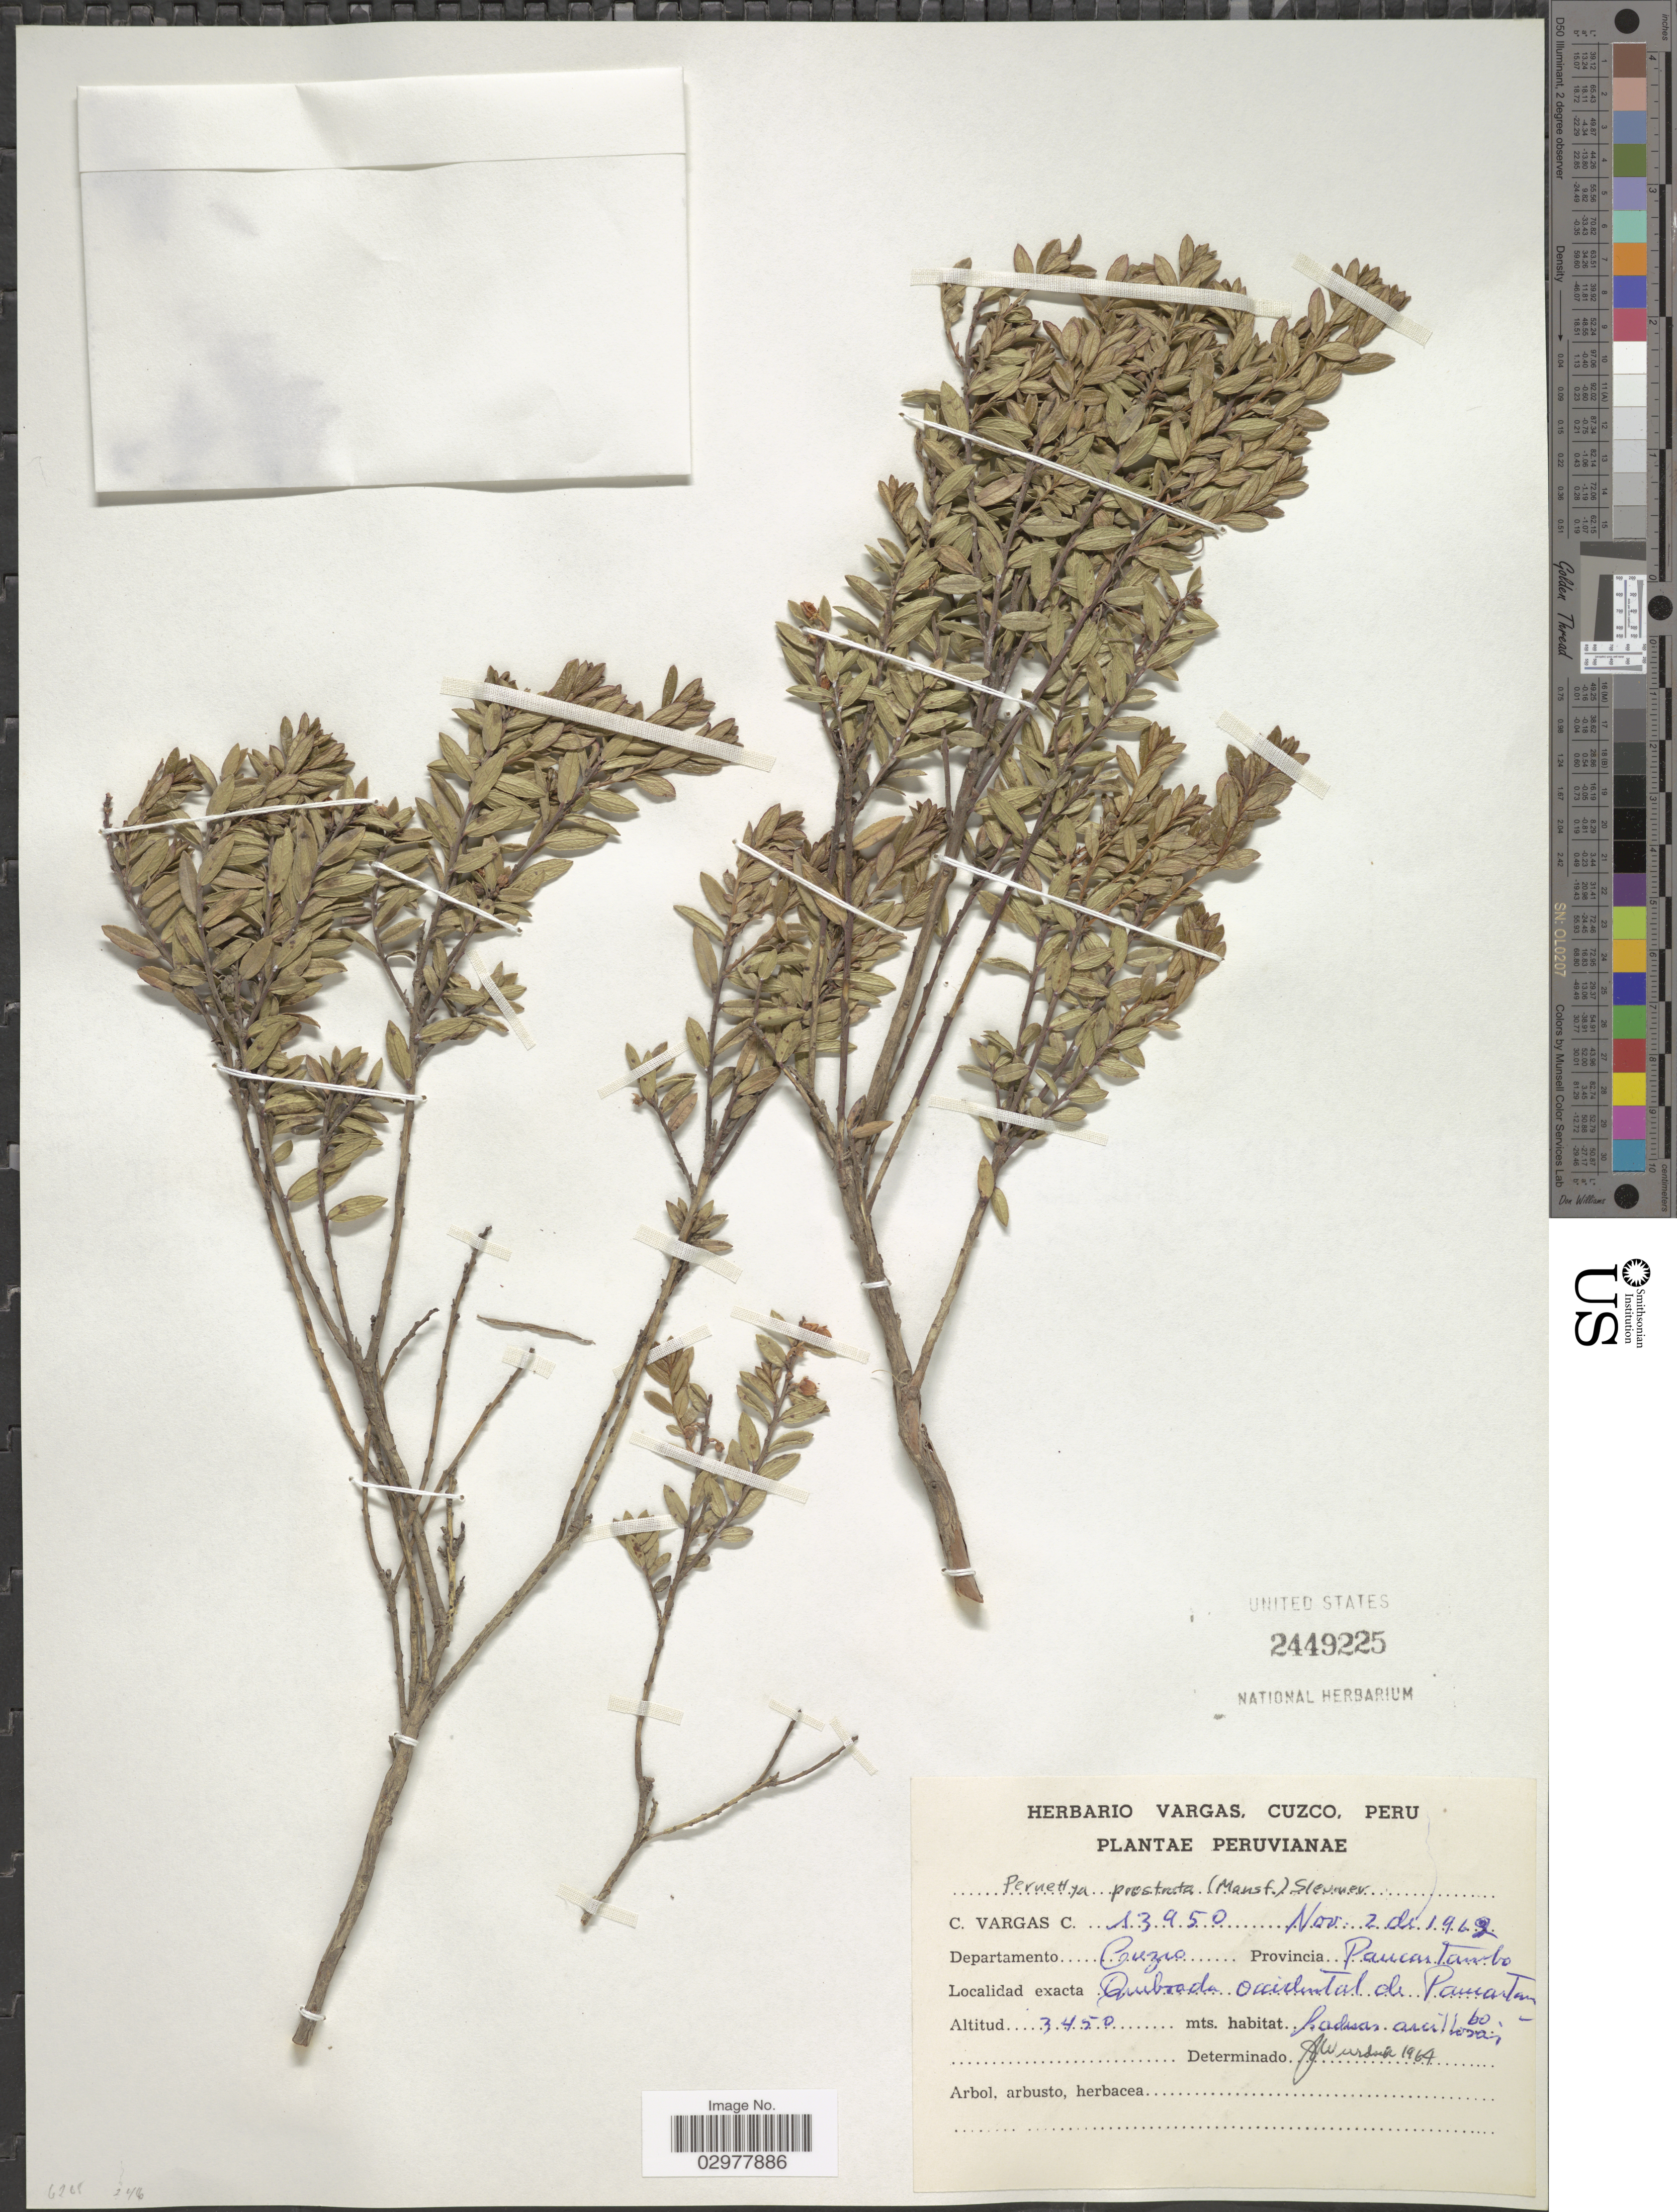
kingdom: Plantae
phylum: Tracheophyta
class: Magnoliopsida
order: Ericales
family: Ericaceae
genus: Pernettya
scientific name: Pernettya prostrata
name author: (Cav.) DC.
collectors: C. Vargas Calderón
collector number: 13950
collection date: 1962-11-02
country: Peru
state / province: Cusco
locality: Departamento Cuzco. Provincia Paucartambo. Quebrada occidental de Paucartambo.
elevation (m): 3450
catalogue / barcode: US 2449225